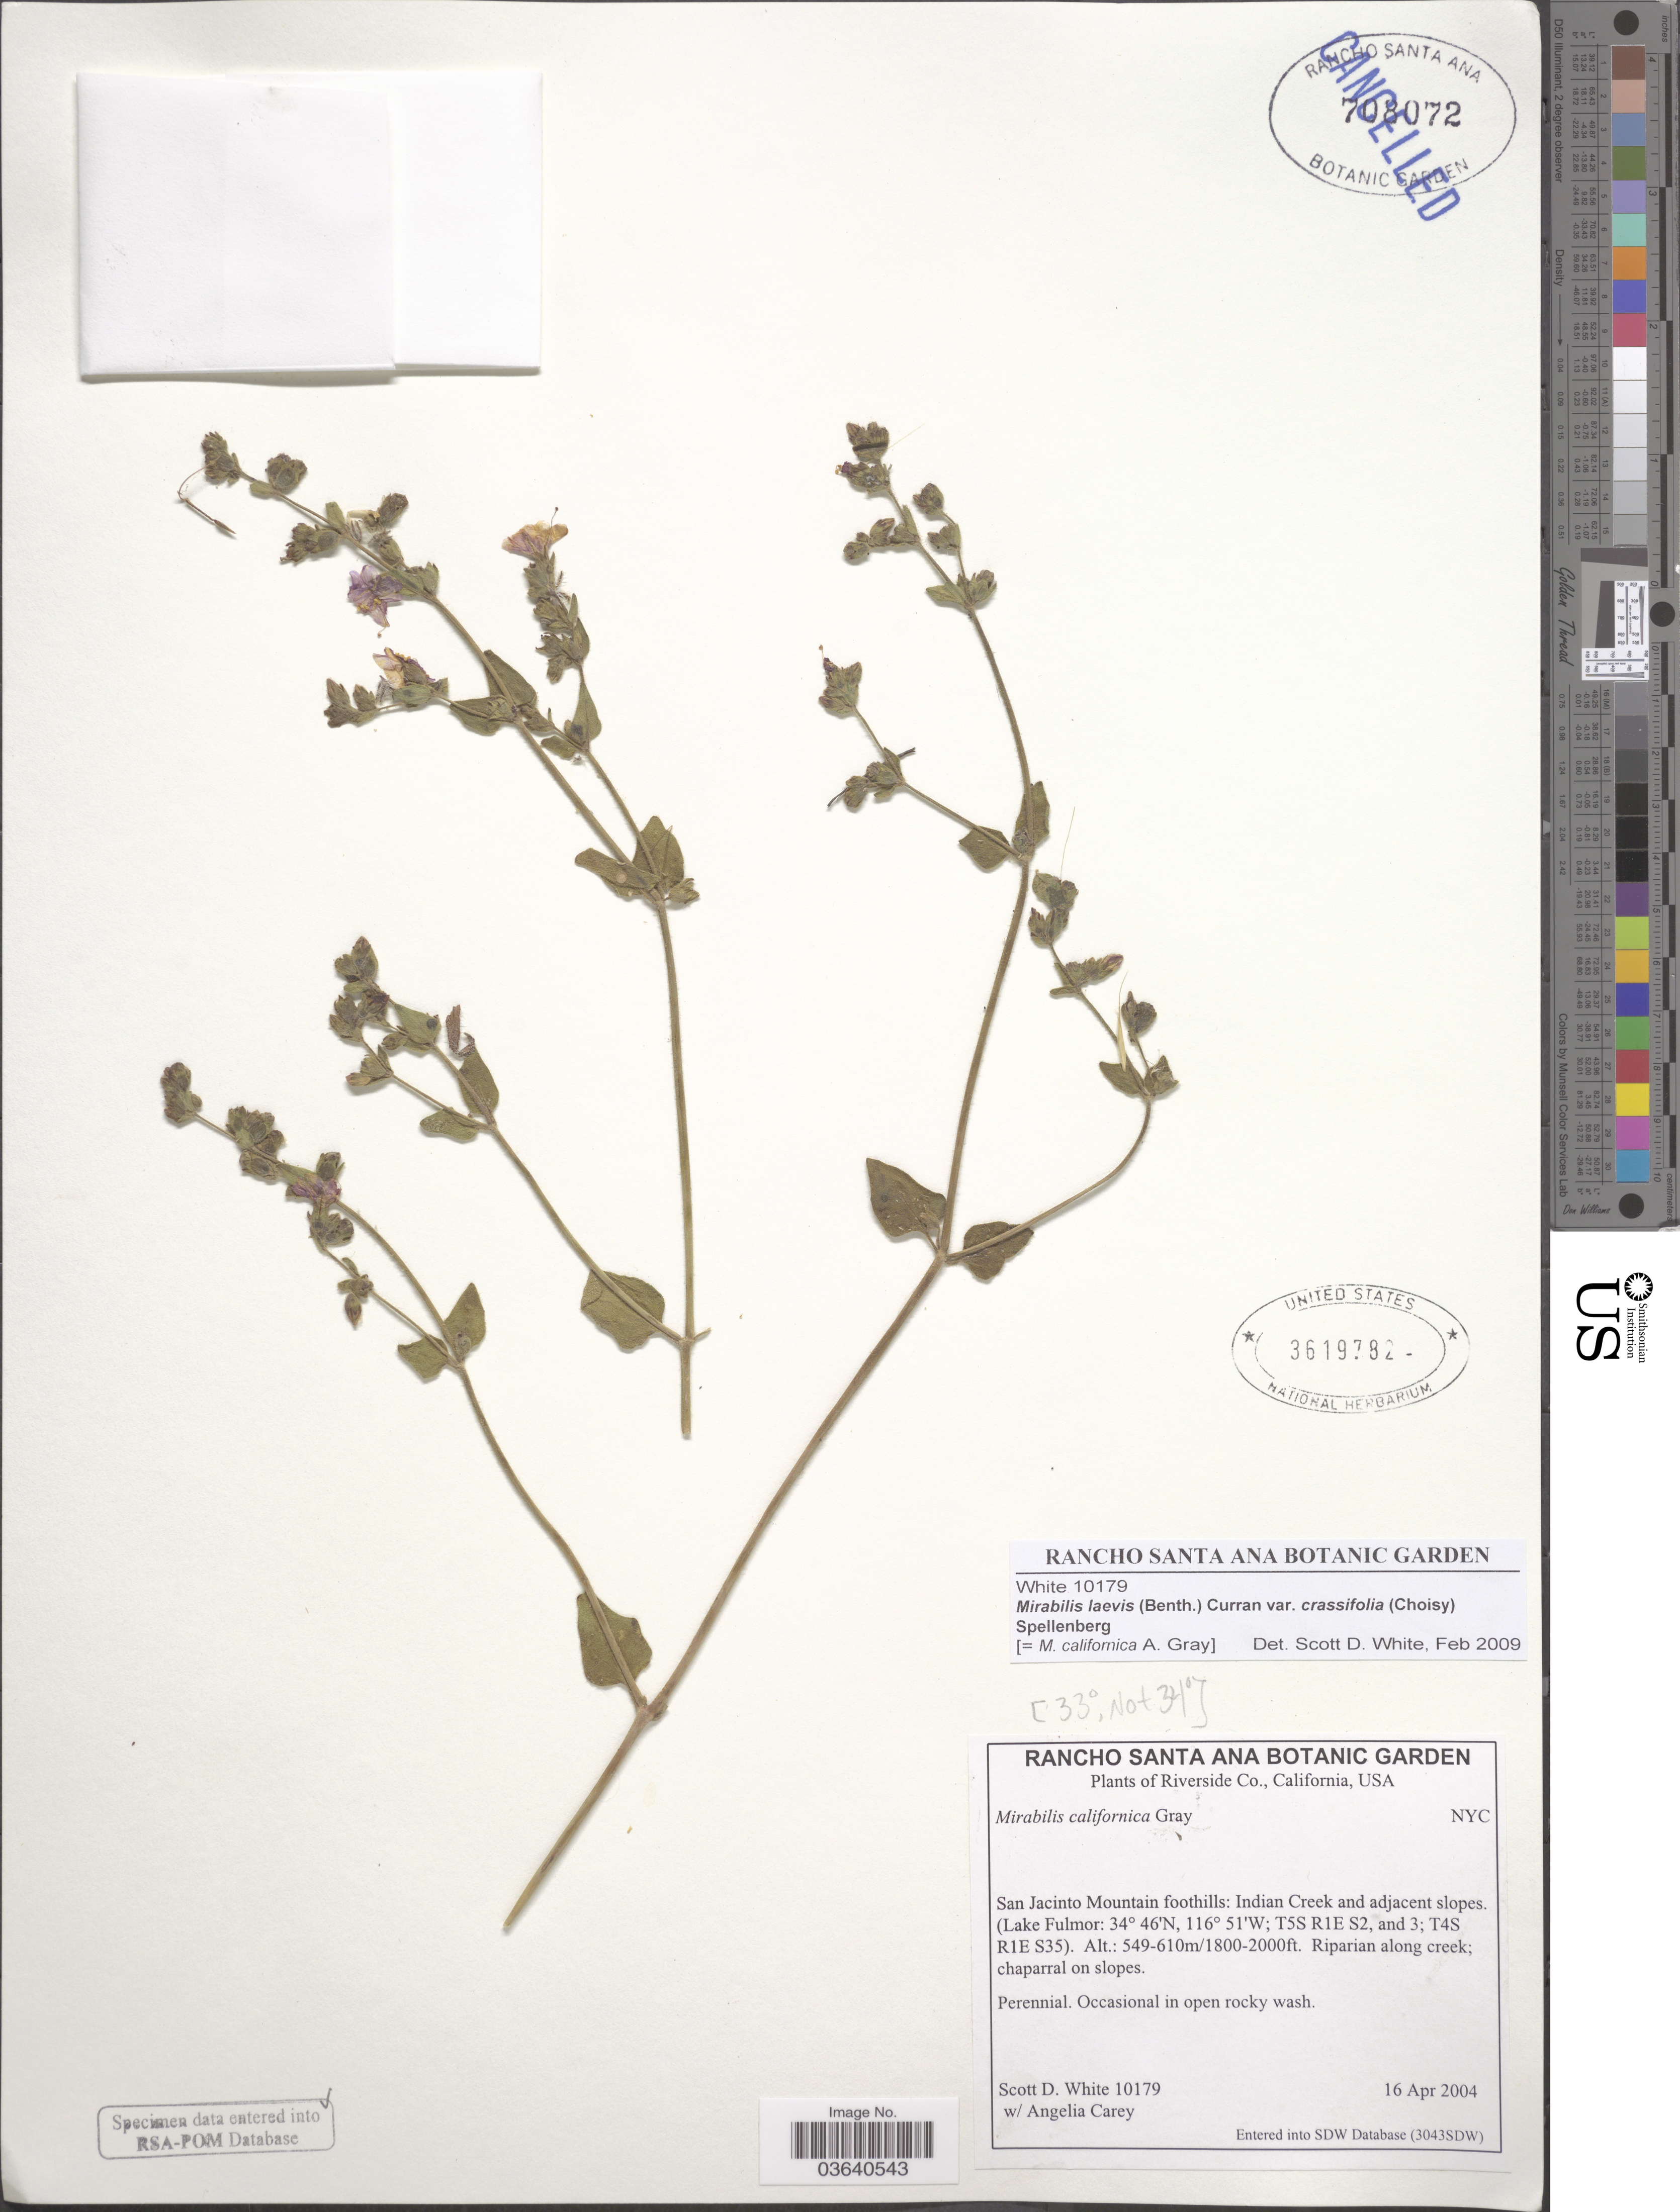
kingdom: Plantae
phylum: Tracheophyta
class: Magnoliopsida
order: Caryophyllales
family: Nyctaginaceae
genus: Mirabilis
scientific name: Mirabilis laevis var. crassifolia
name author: (Choisy) Spellenb.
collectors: S. White & A. Carey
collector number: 10179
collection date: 2004-04-16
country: United States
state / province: California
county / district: Riverside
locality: Riverside Co. San Jacinto Mountain foothills: Indian Creek and adjacent slopes. (Lake Fulmor: T5S R1E S2, and 3; T4S R1E S35).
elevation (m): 549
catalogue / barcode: US 3619782